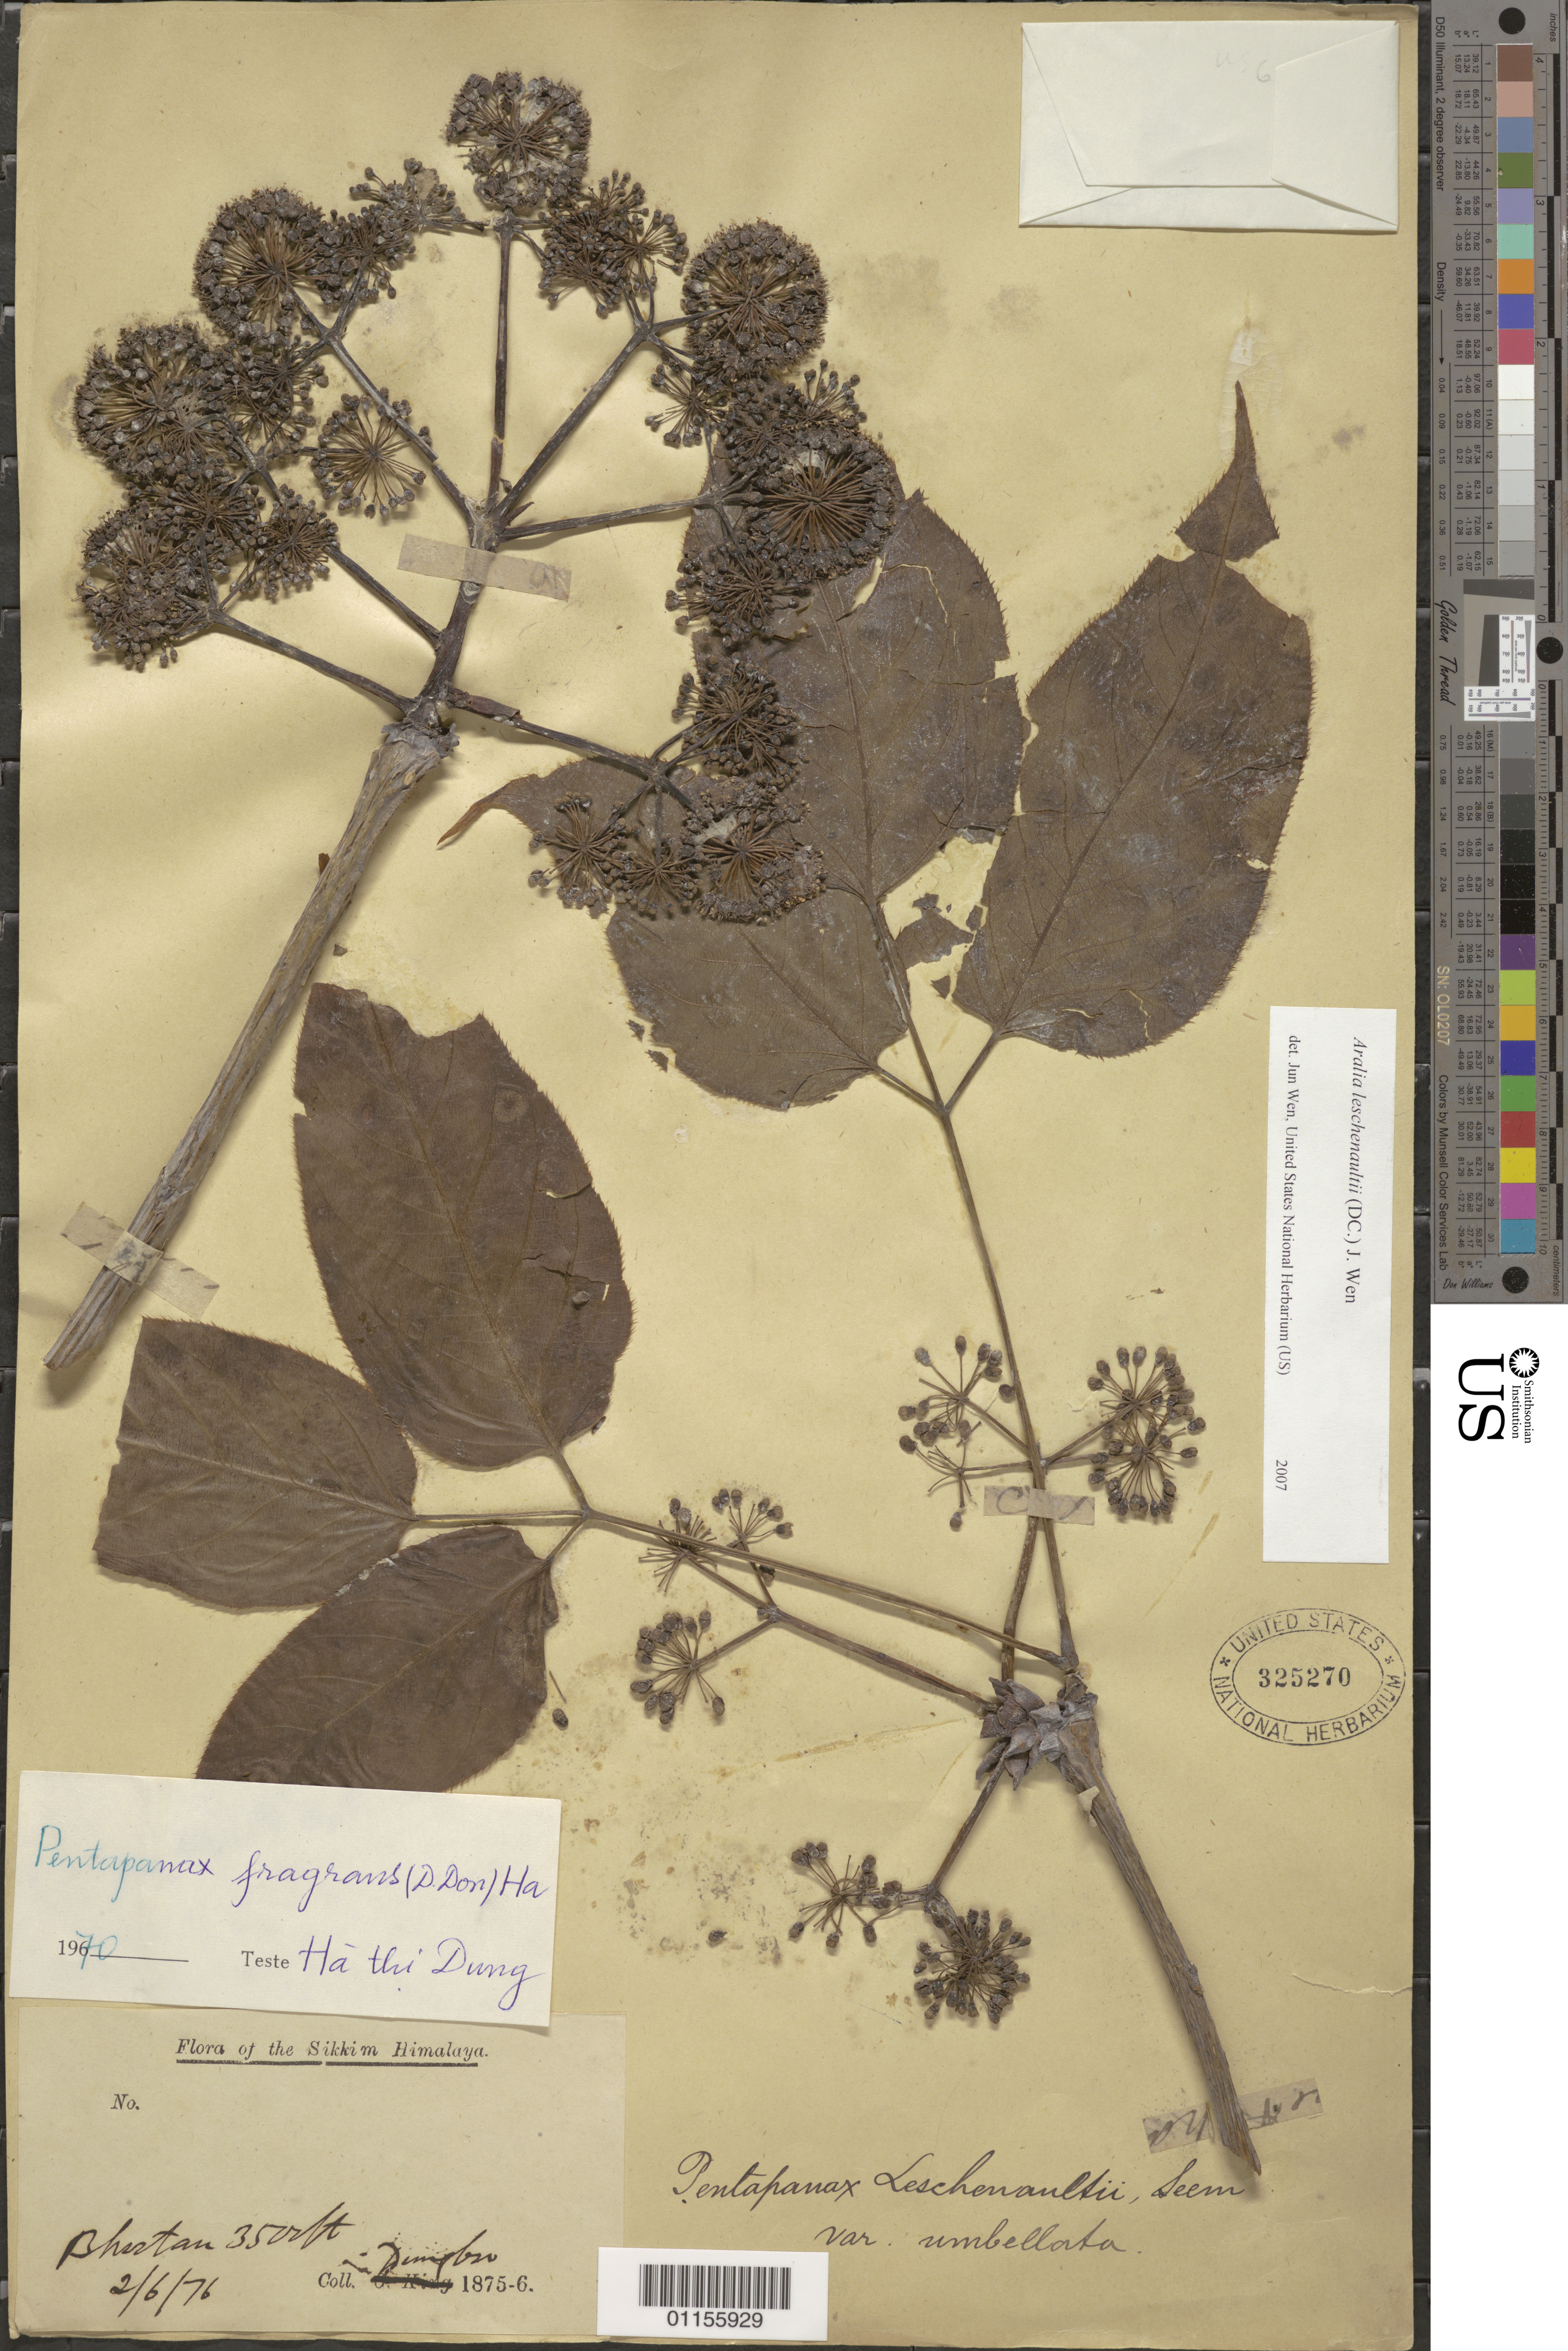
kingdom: Plantae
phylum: Tracheophyta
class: Magnoliopsida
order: Apiales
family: Araliaceae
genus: Aralia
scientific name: Aralia leschenaultii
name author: (DC.) J. Wen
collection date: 1876-06-02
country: India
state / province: Sikkim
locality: Himalaya.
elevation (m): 1067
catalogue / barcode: US 325270